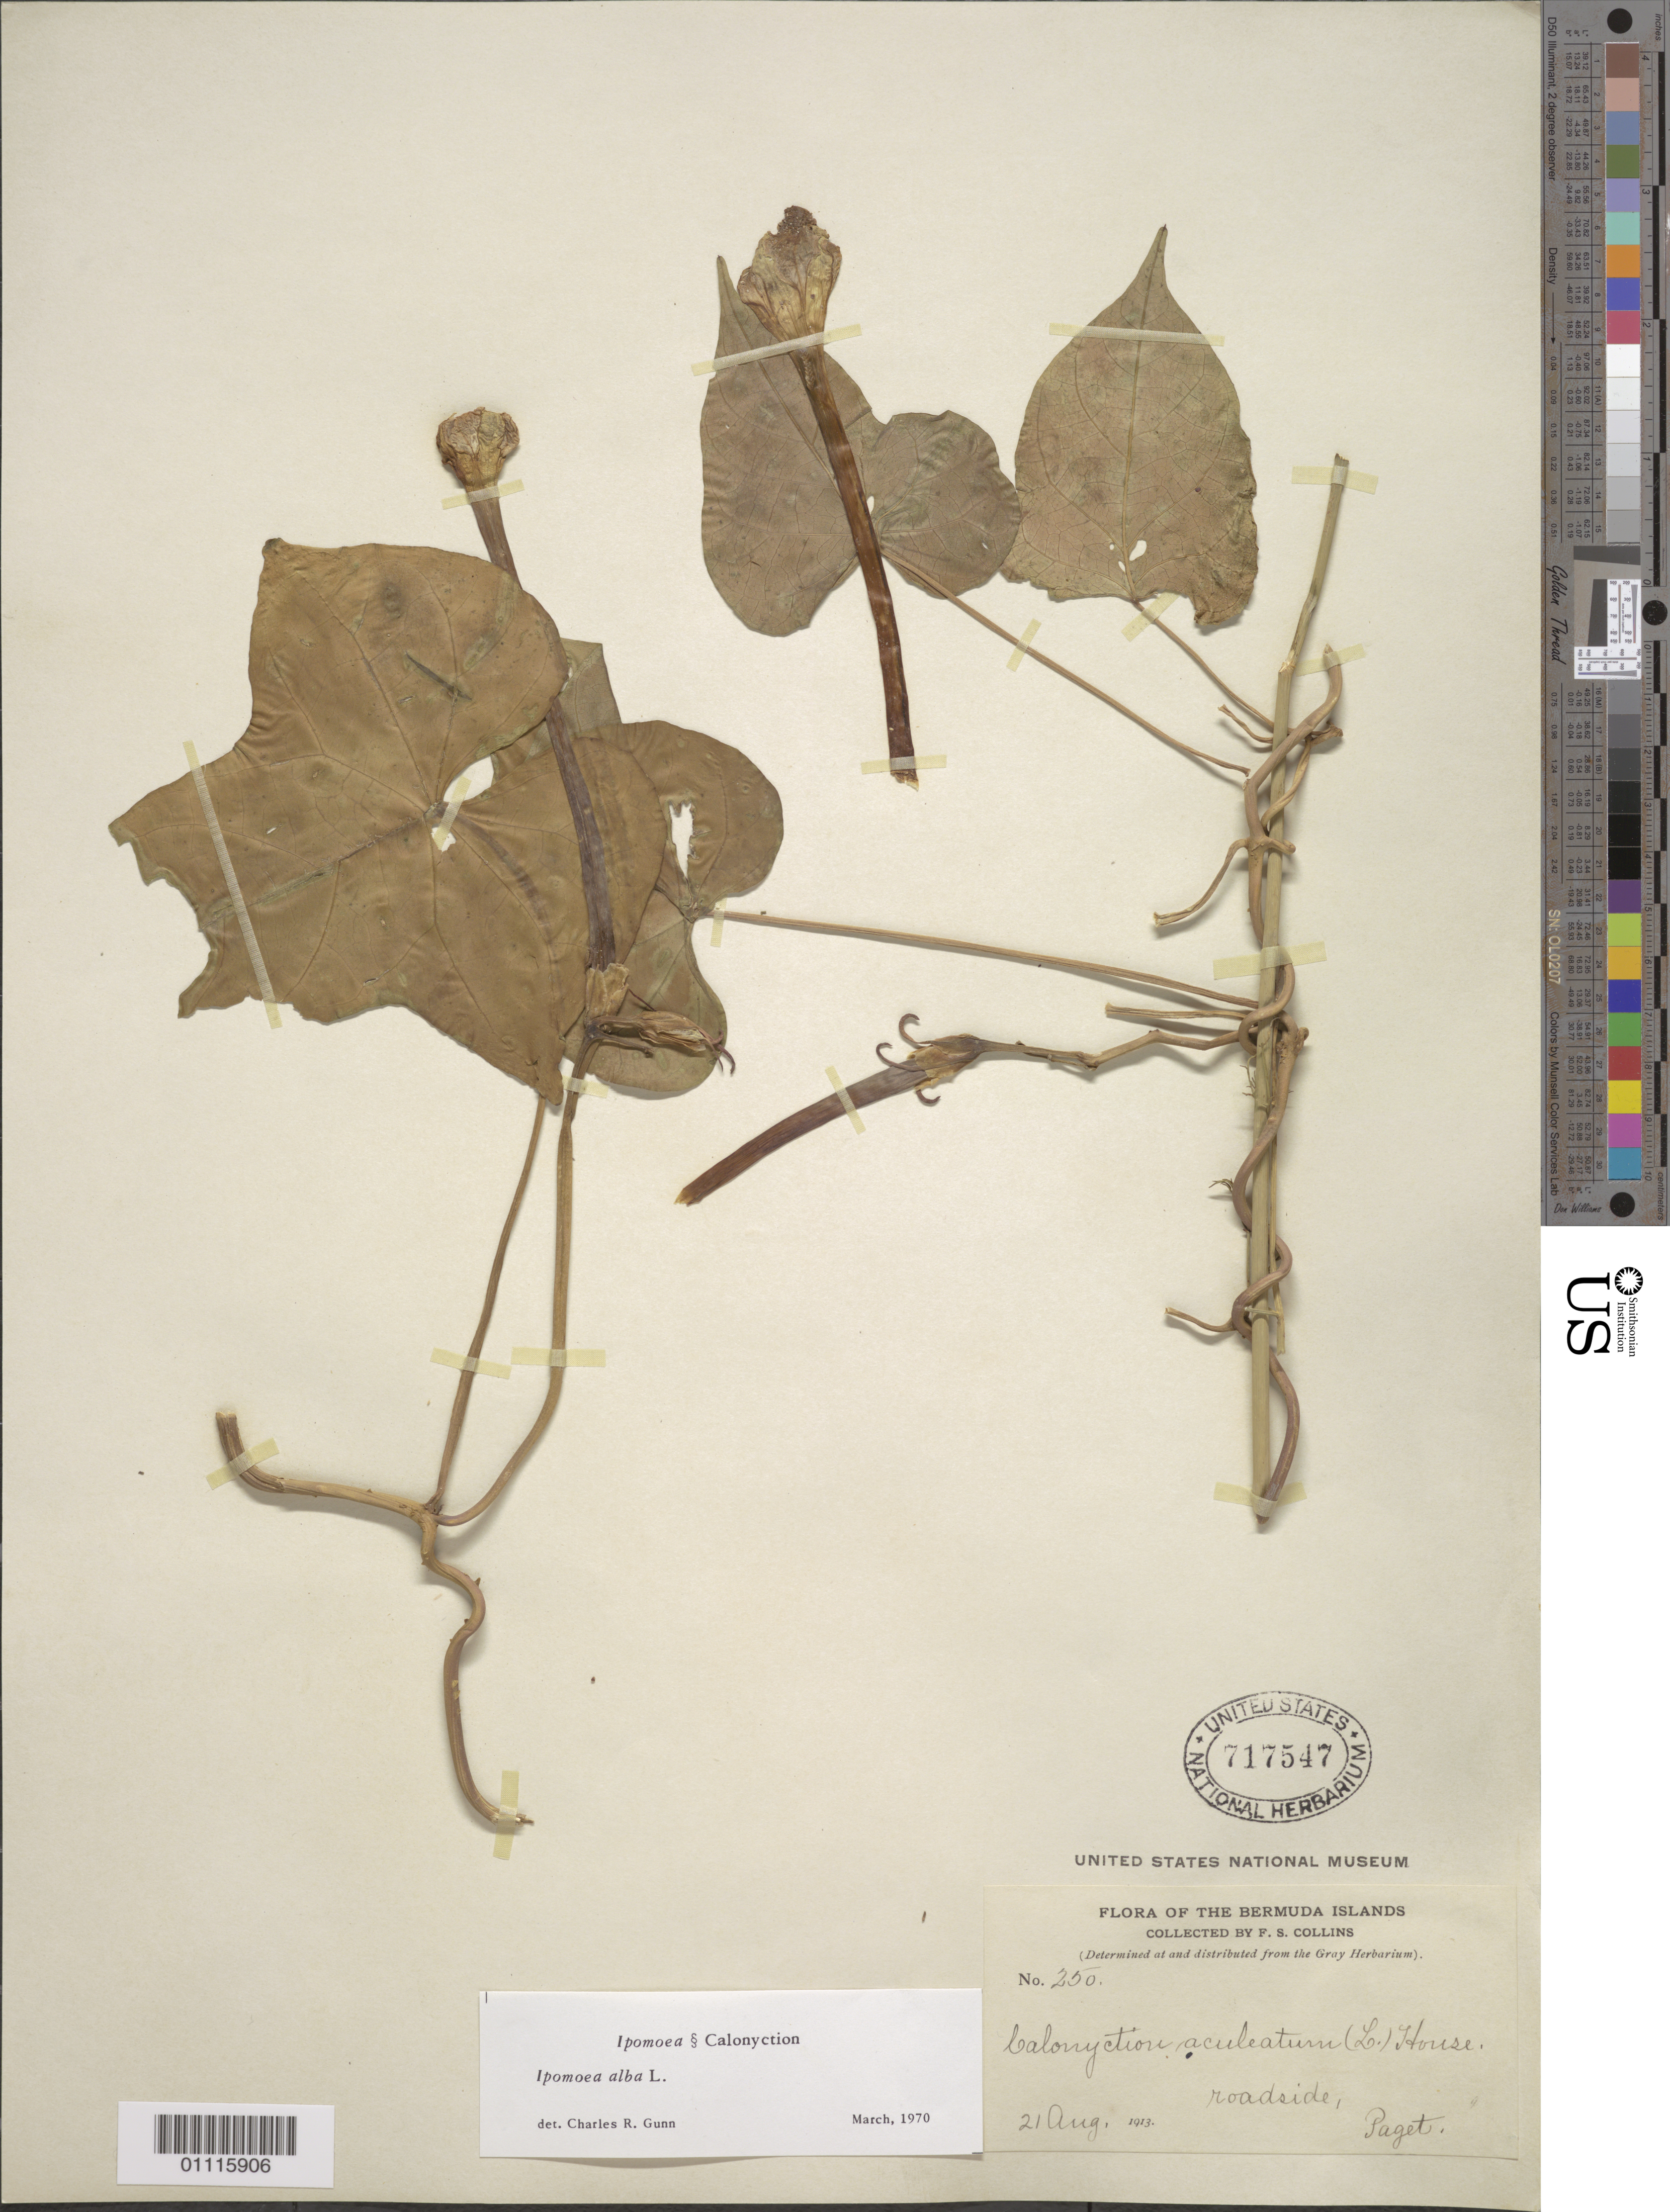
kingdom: Plantae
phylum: Tracheophyta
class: Magnoliopsida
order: Solanales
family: Convolvulaceae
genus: Ipomoea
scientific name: Ipomoea alba L.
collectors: F. Collins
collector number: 250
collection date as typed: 21 Aug 1913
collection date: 1913-08-21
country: Bermuda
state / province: Paget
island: Bermuda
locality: Roadside.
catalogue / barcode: US 717547